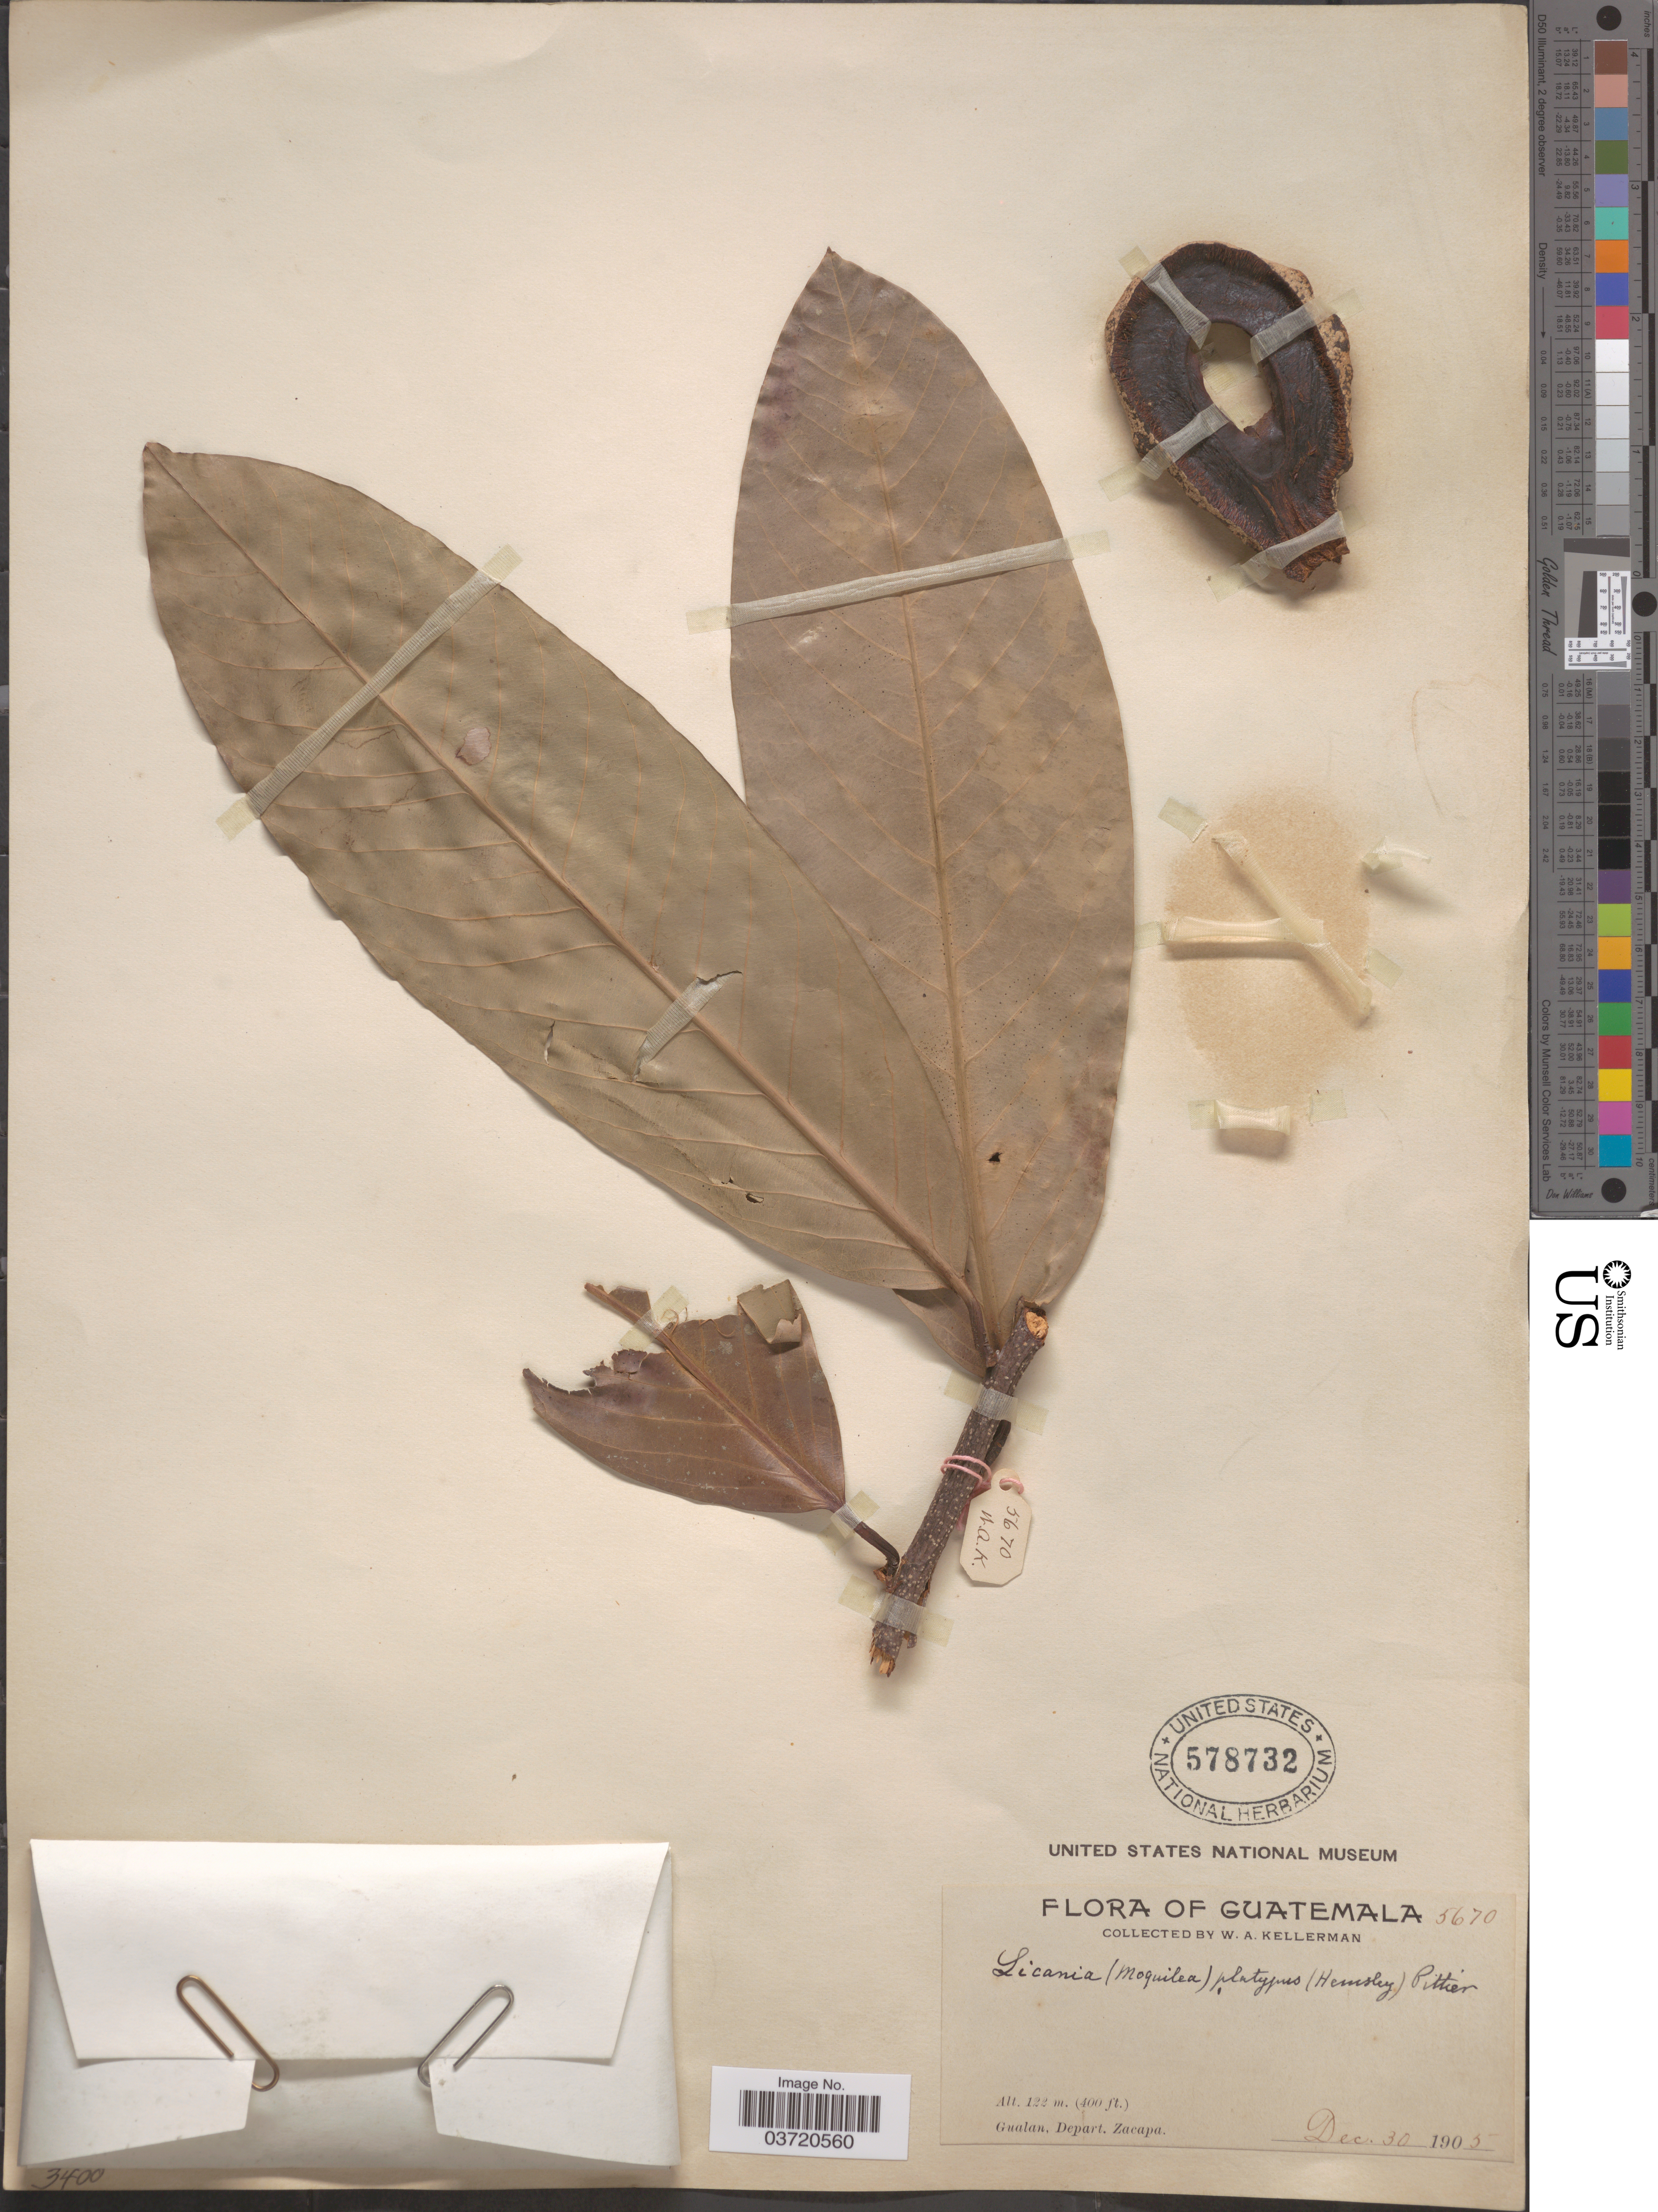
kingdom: Plantae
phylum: Tracheophyta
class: Magnoliopsida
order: Malpighiales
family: Chrysobalanaceae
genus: Moquilea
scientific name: Moquilea platypus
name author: Hemsl.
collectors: W. Kellerman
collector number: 5670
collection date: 1905-12-30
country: Guatemala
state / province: Zacapa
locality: Gualan. Depart. Zacapa.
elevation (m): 122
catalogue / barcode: US 578732